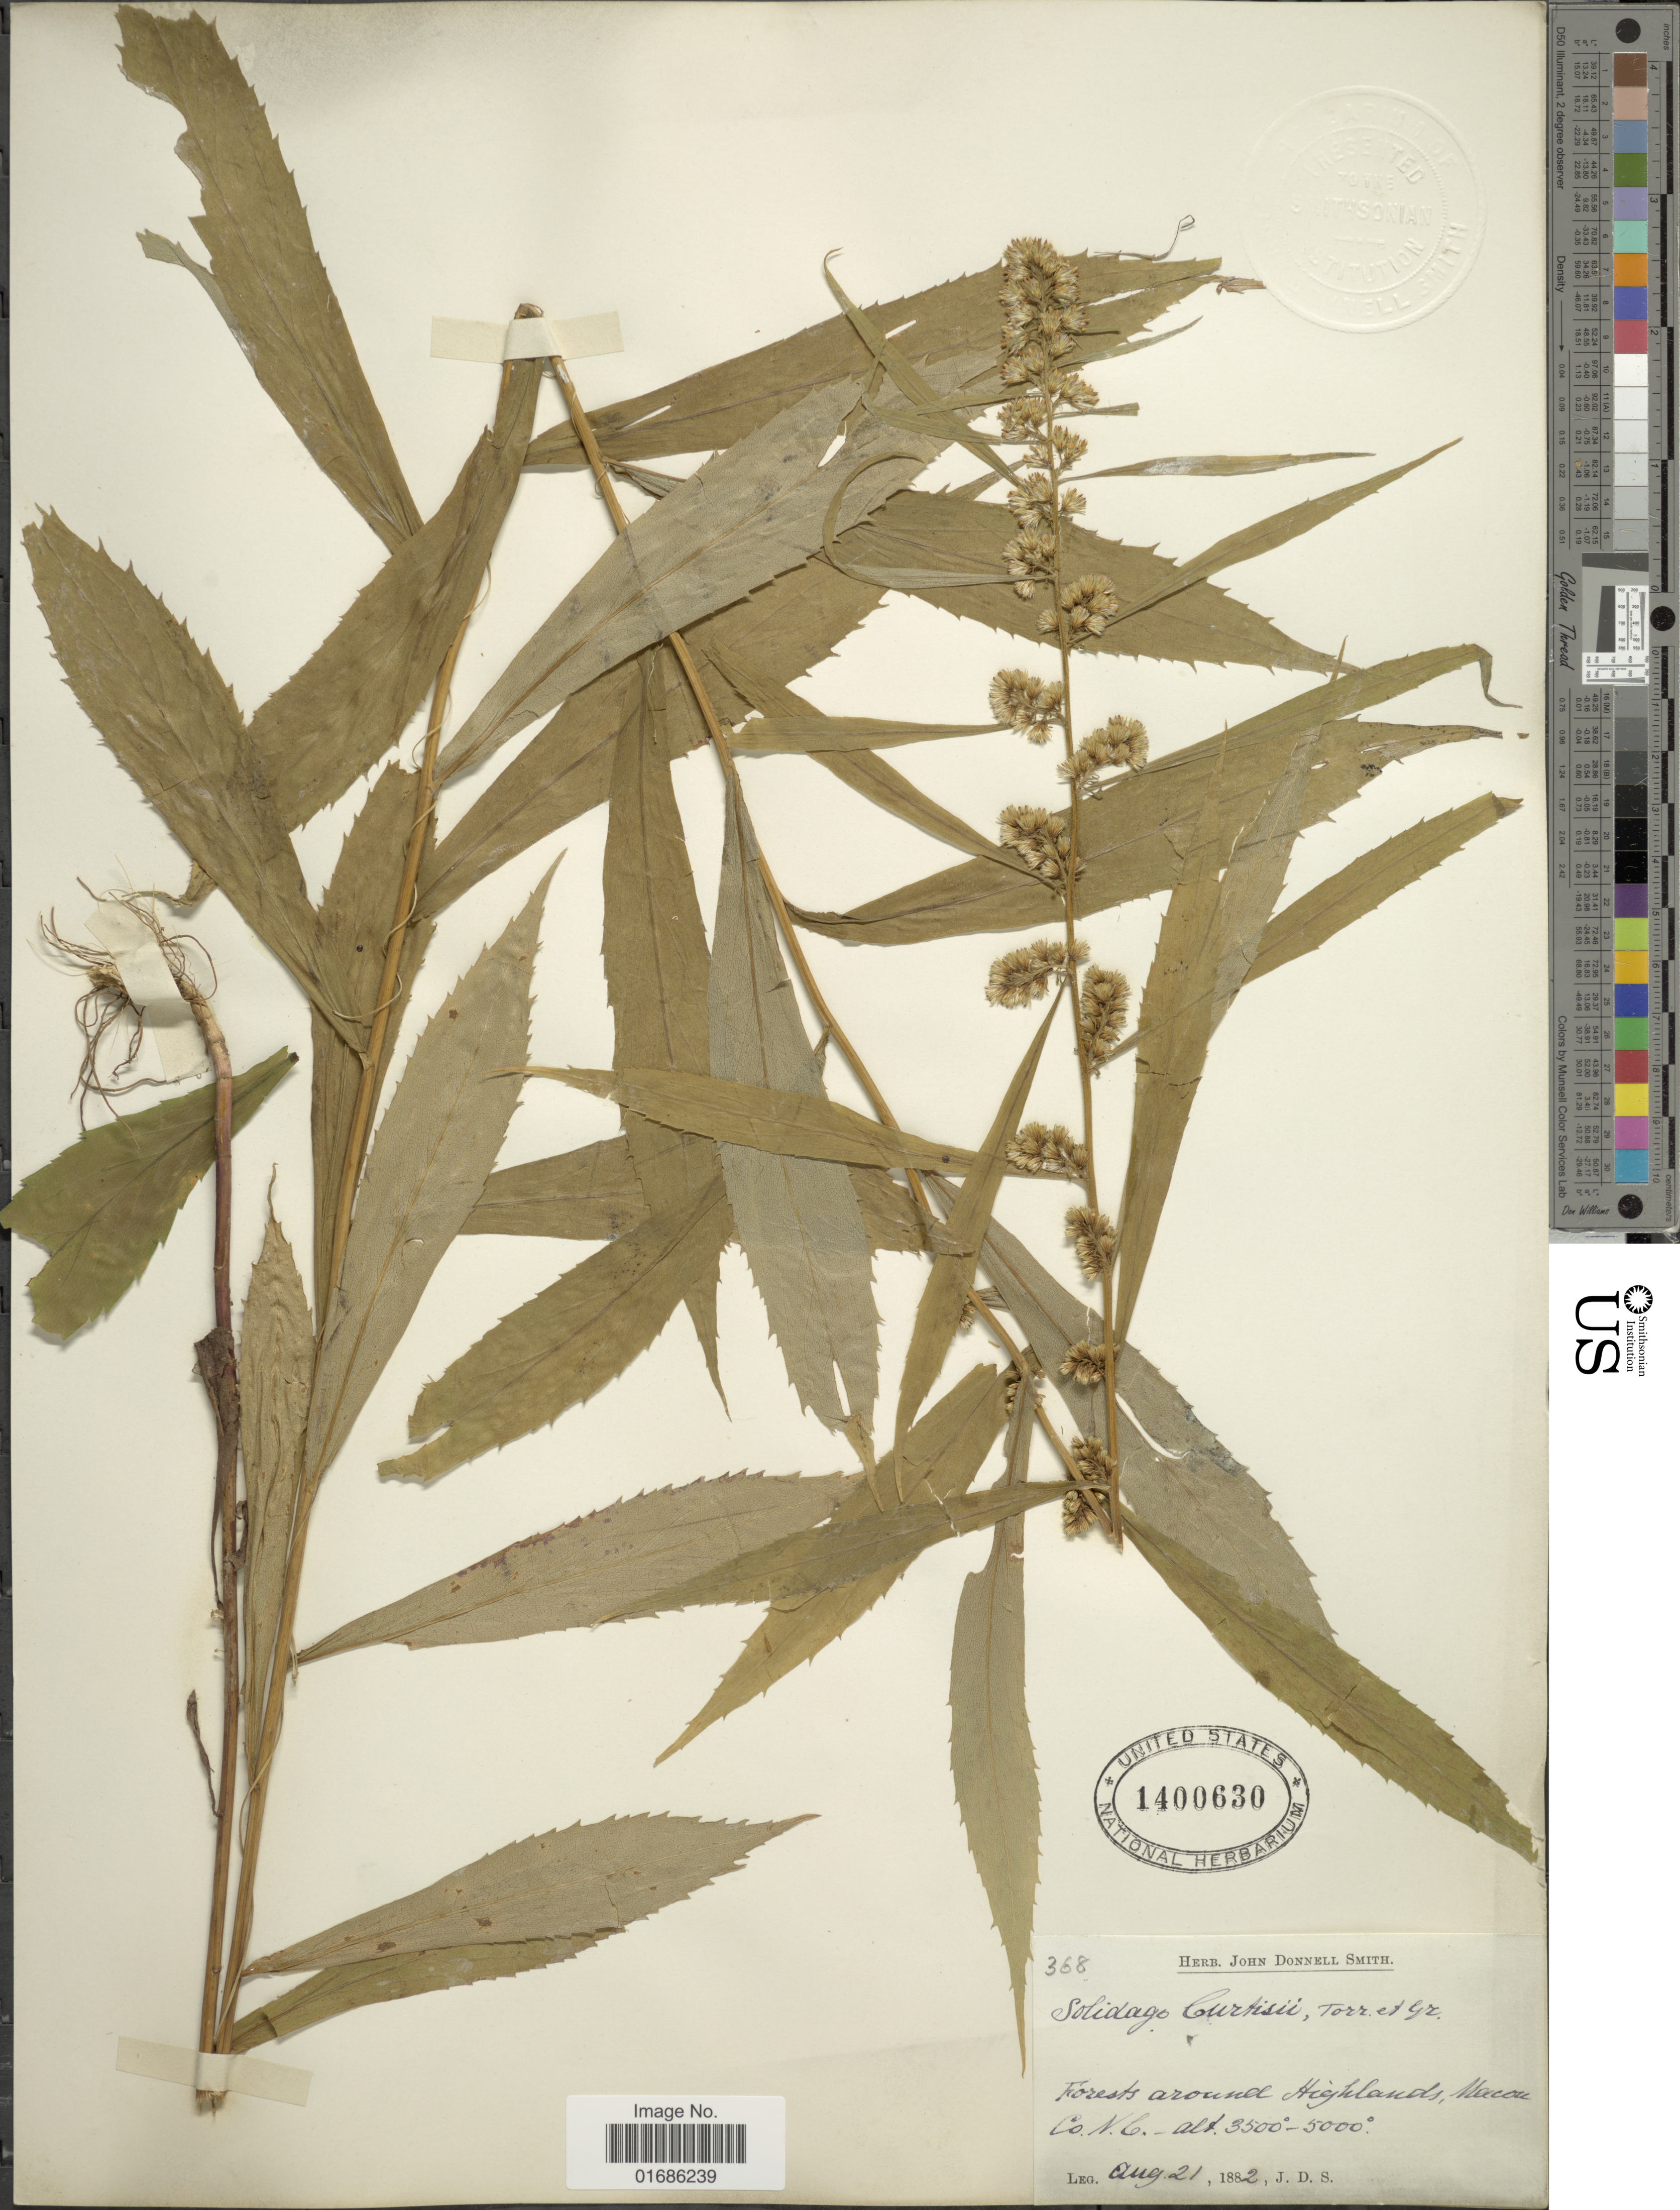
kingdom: Plantae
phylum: Tracheophyta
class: Magnoliopsida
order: Asterales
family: Asteraceae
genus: Solidago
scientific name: Solidago curtisii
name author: Torr. & A. Gray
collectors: J. Donnell Smith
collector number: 368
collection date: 1882-08-21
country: United States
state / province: North Carolina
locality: Forests around highlands, Macon Co.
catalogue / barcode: US 1400630